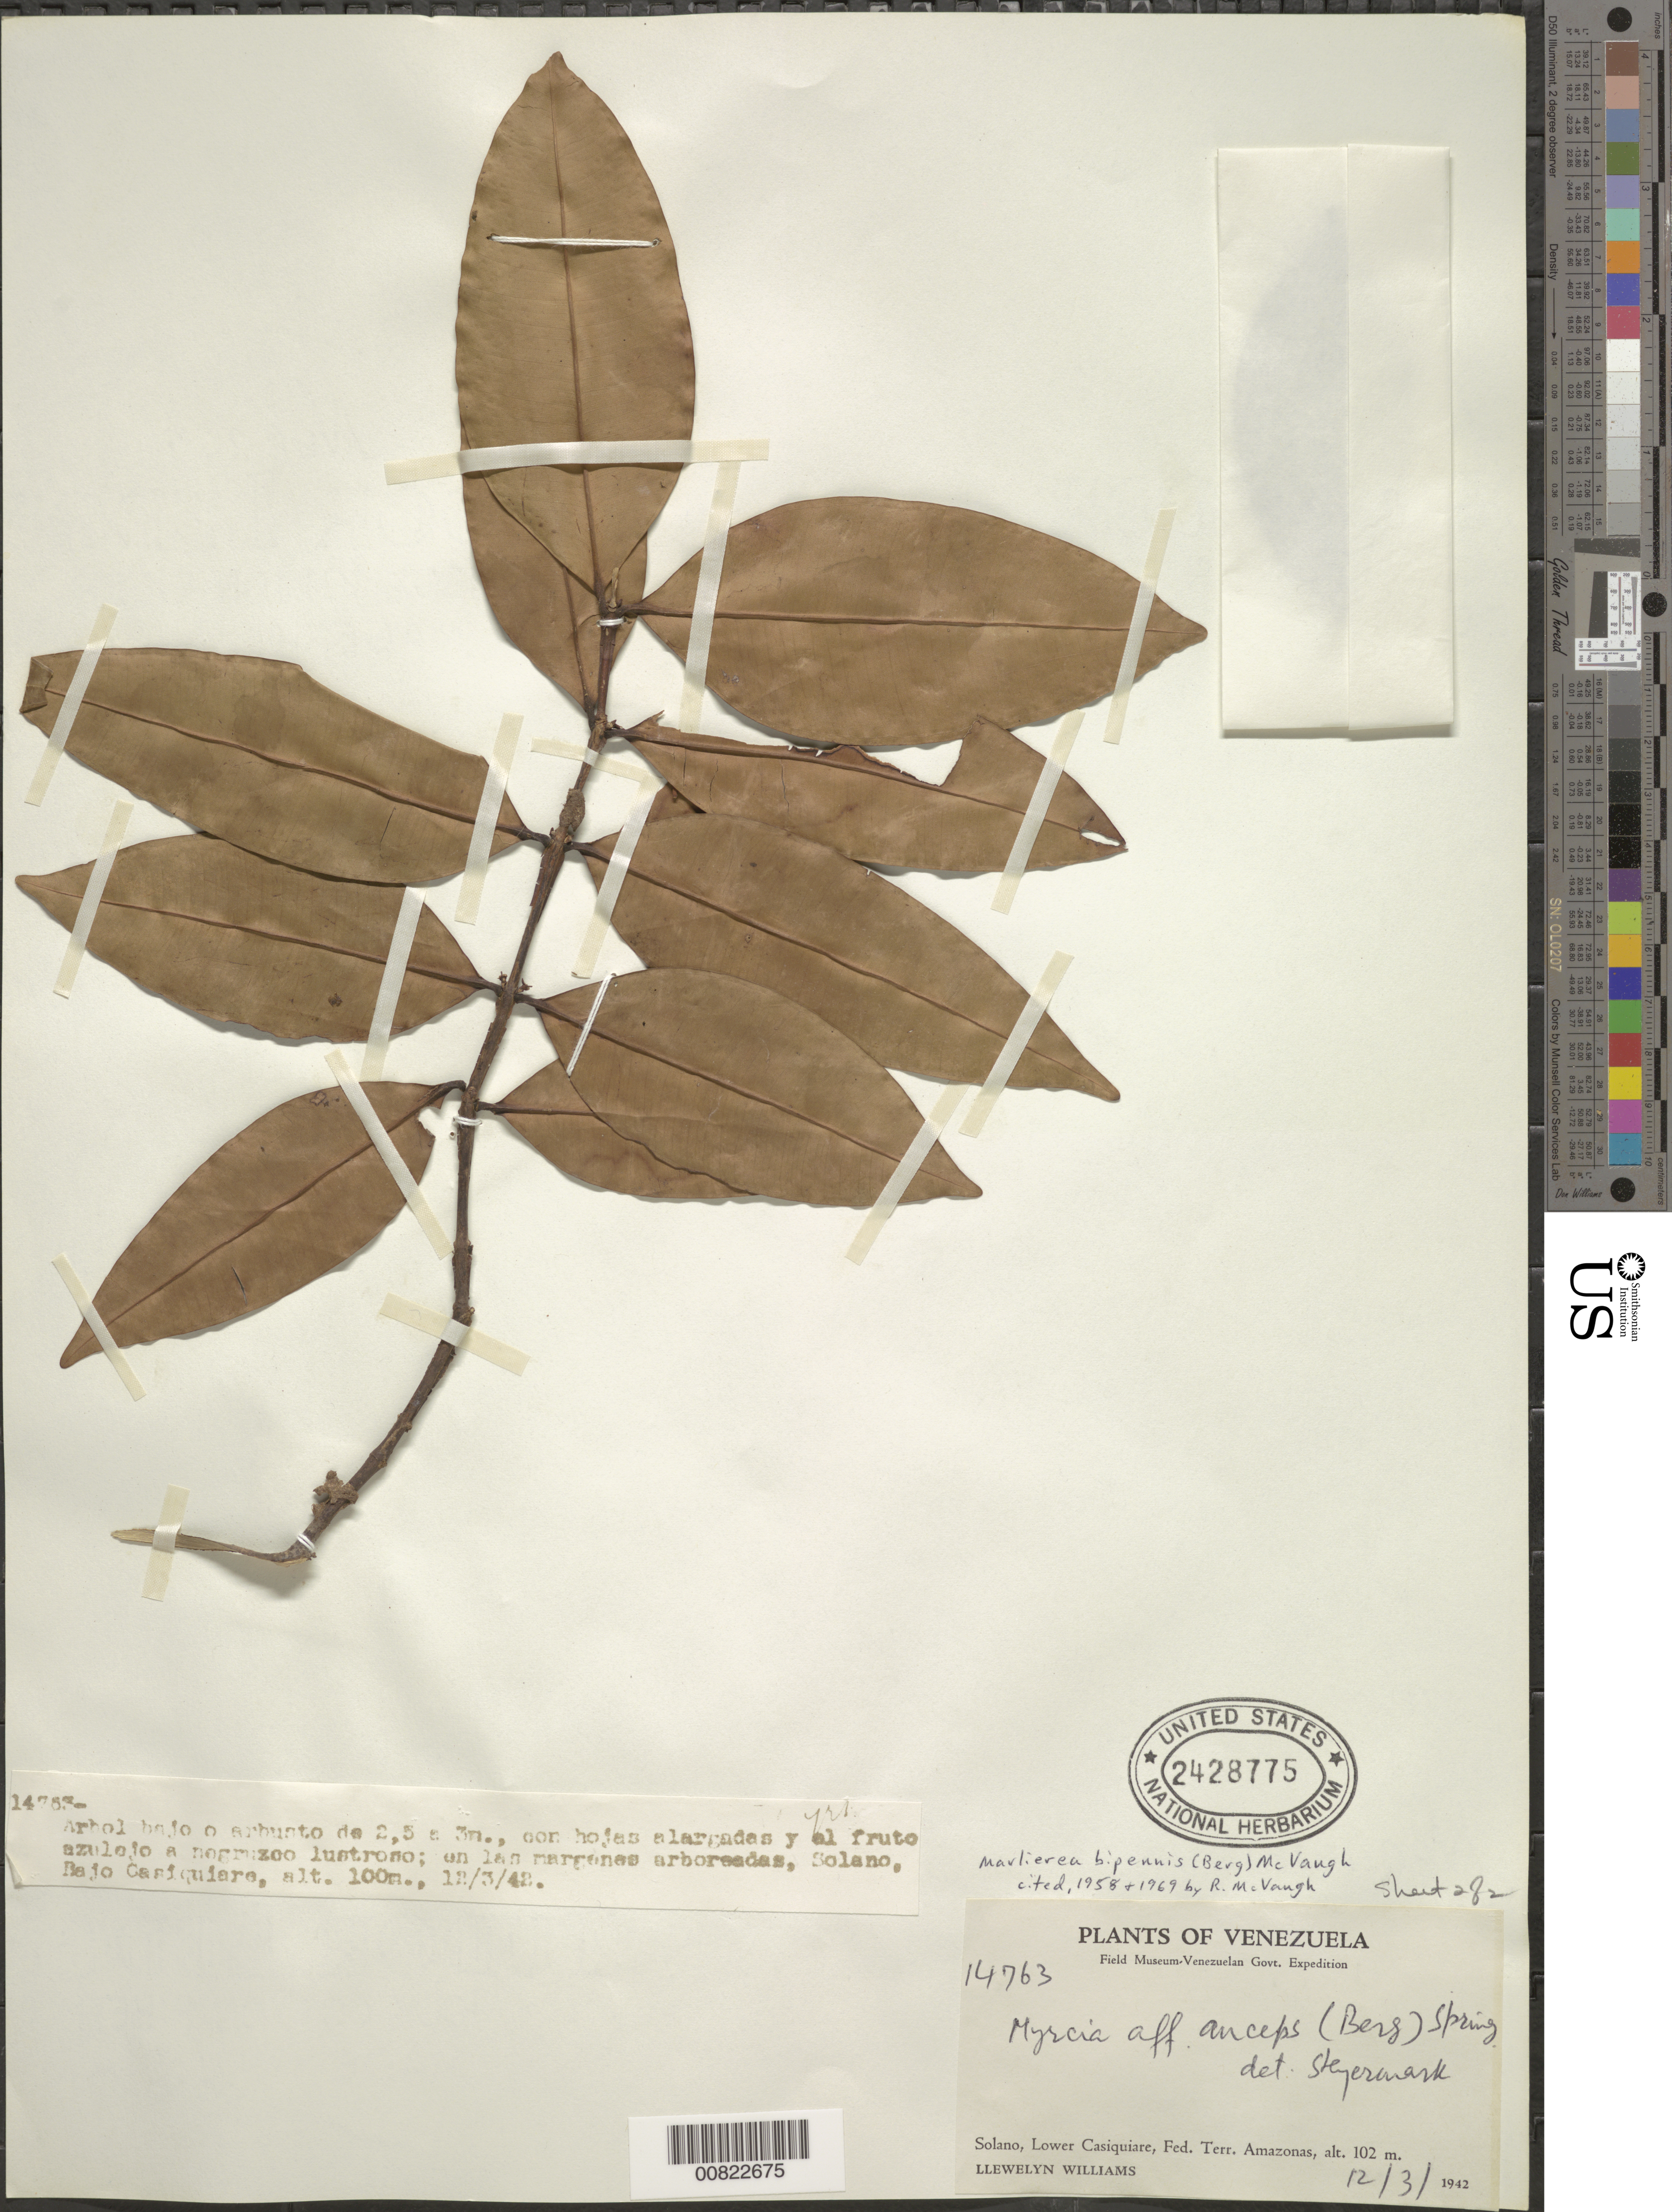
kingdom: Plantae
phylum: Tracheophyta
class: Magnoliopsida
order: Myrtales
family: Myrtaceae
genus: Myrcia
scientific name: Myrcia bipennis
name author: (O. Berg) McVaugh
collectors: Ll. Williams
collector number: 14763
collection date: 1942-03-12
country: Venezuela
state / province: Amazonas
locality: Solano, Lower Casiquiare, Fed. Terr. Amazonas.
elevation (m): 102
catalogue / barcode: US 2428775